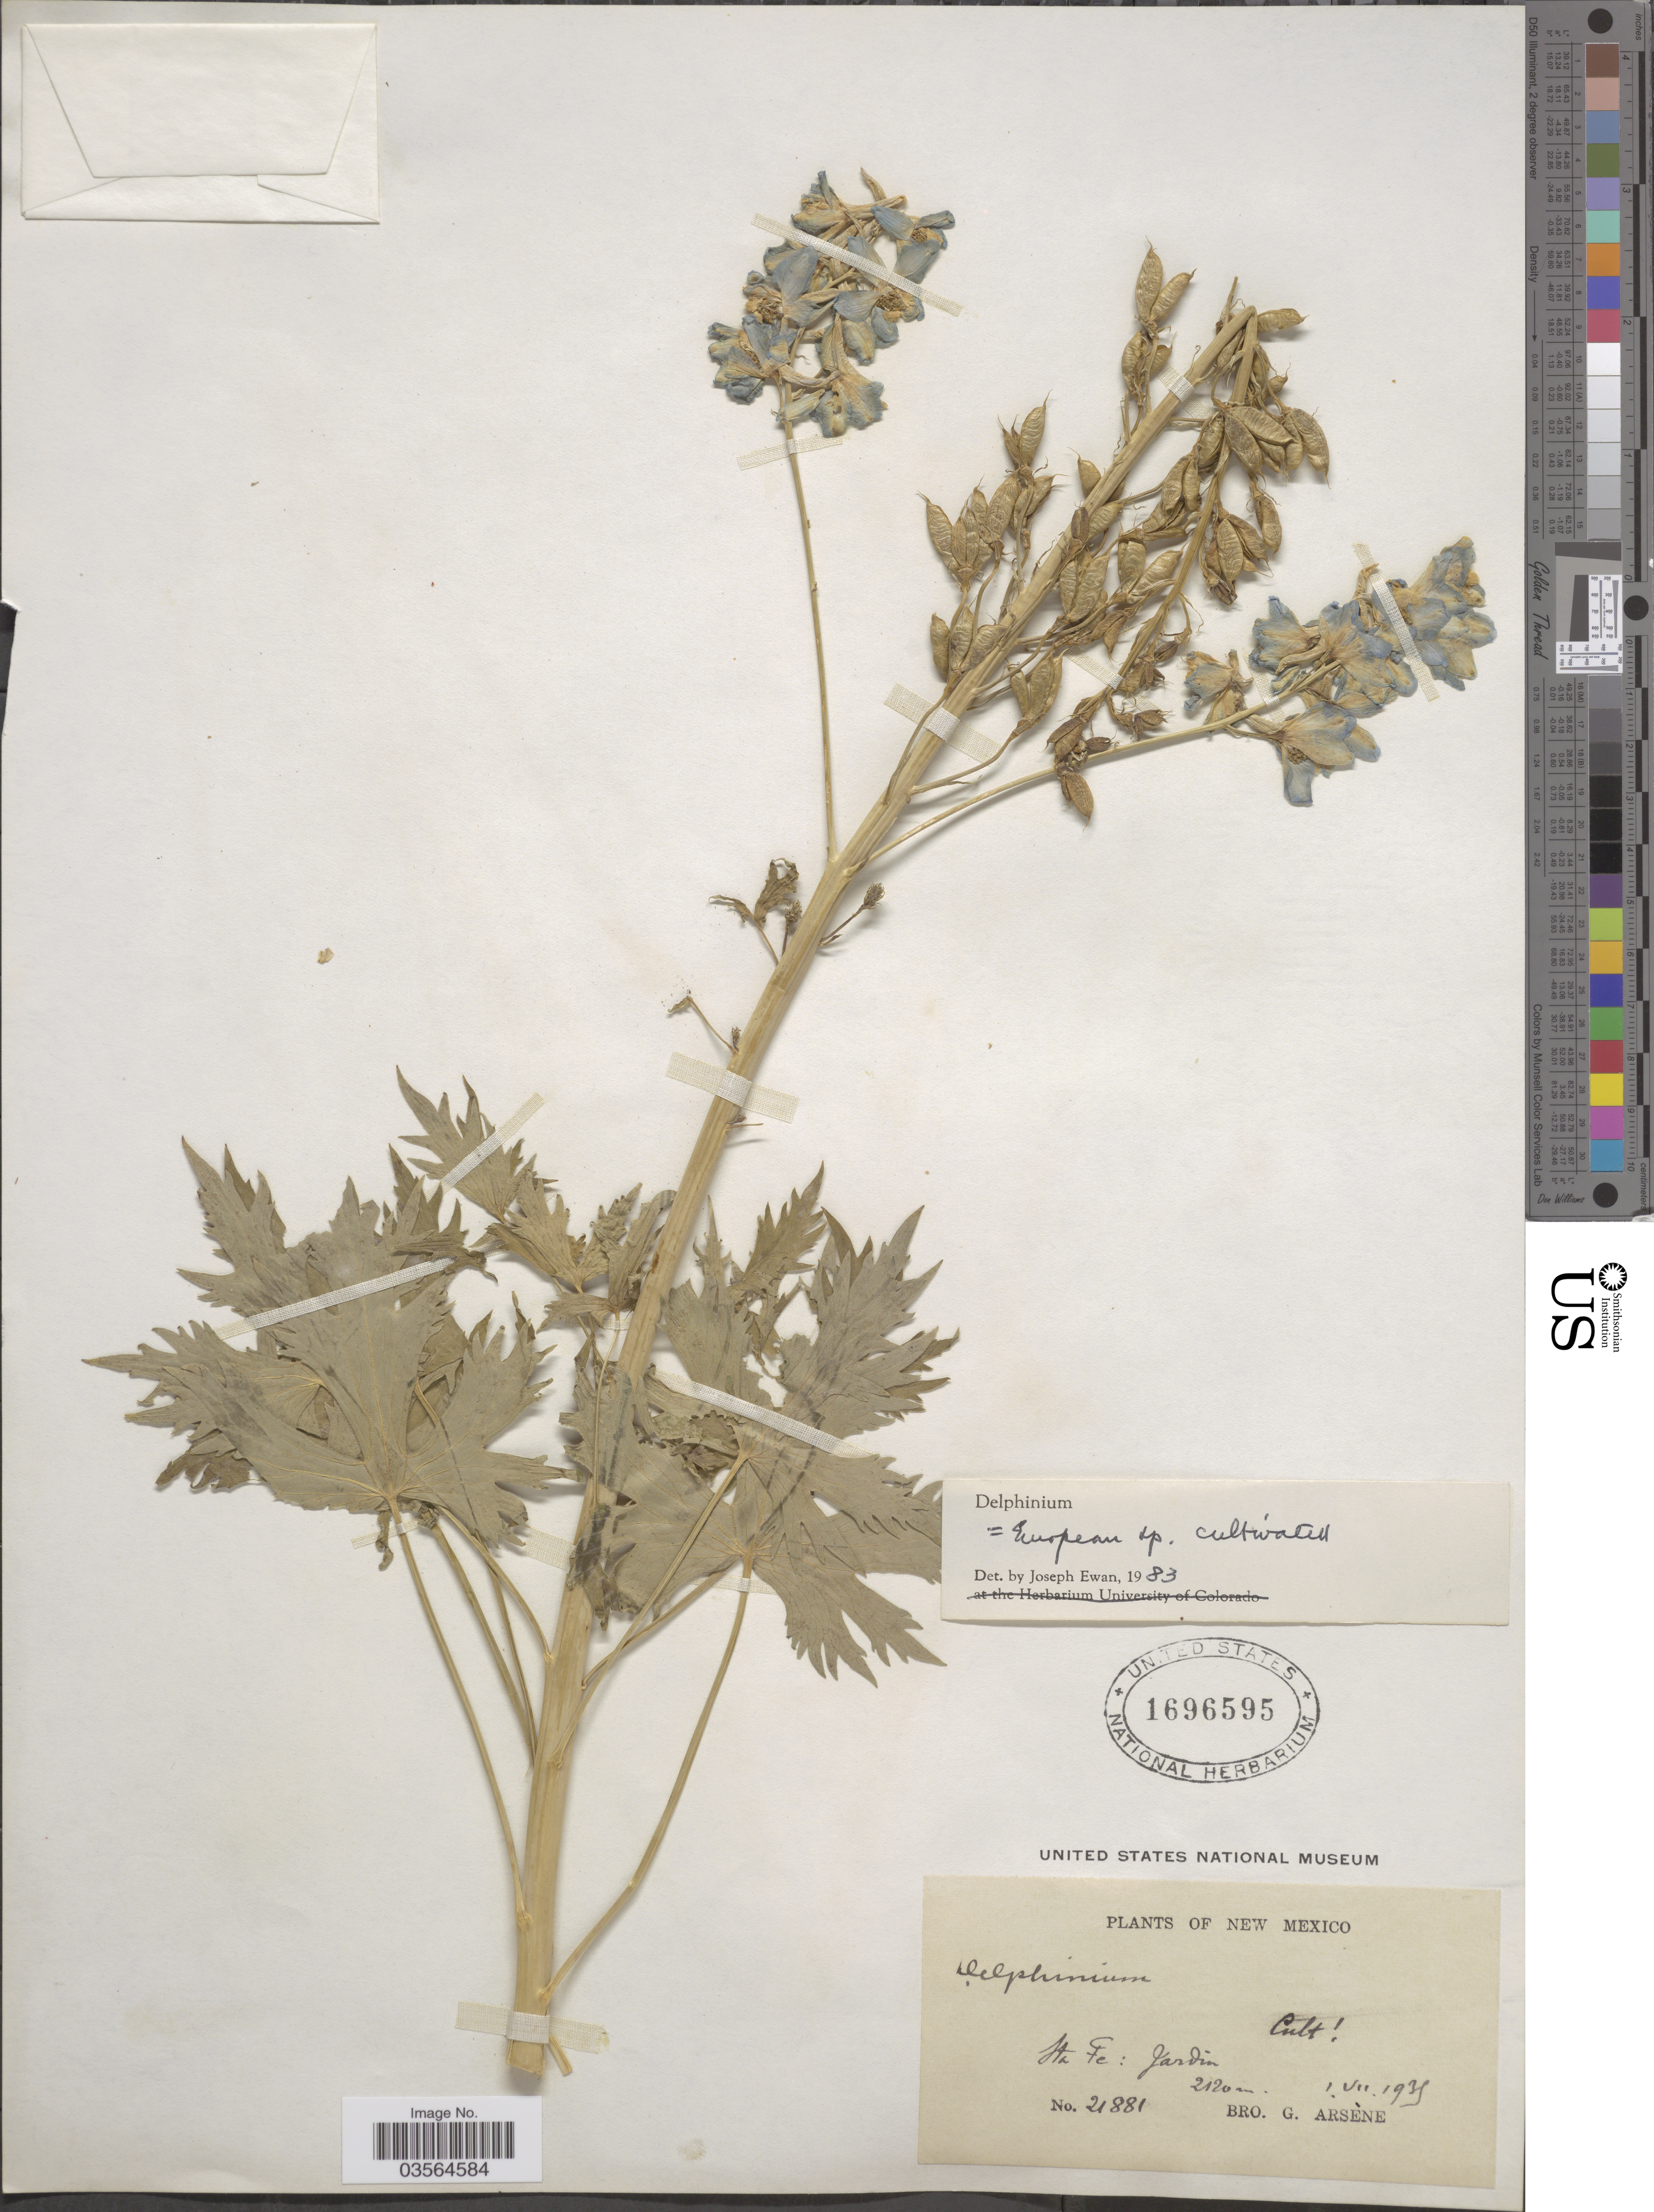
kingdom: Plantae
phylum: Tracheophyta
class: Magnoliopsida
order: Ranunculales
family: Ranunculaceae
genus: Delphinium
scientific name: Delphinium sp.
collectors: Bro. G. Arsène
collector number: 21881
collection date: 1935-07-01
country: United States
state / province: New Mexico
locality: Sta Fe: Jardin.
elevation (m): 2120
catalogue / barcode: US 1696595